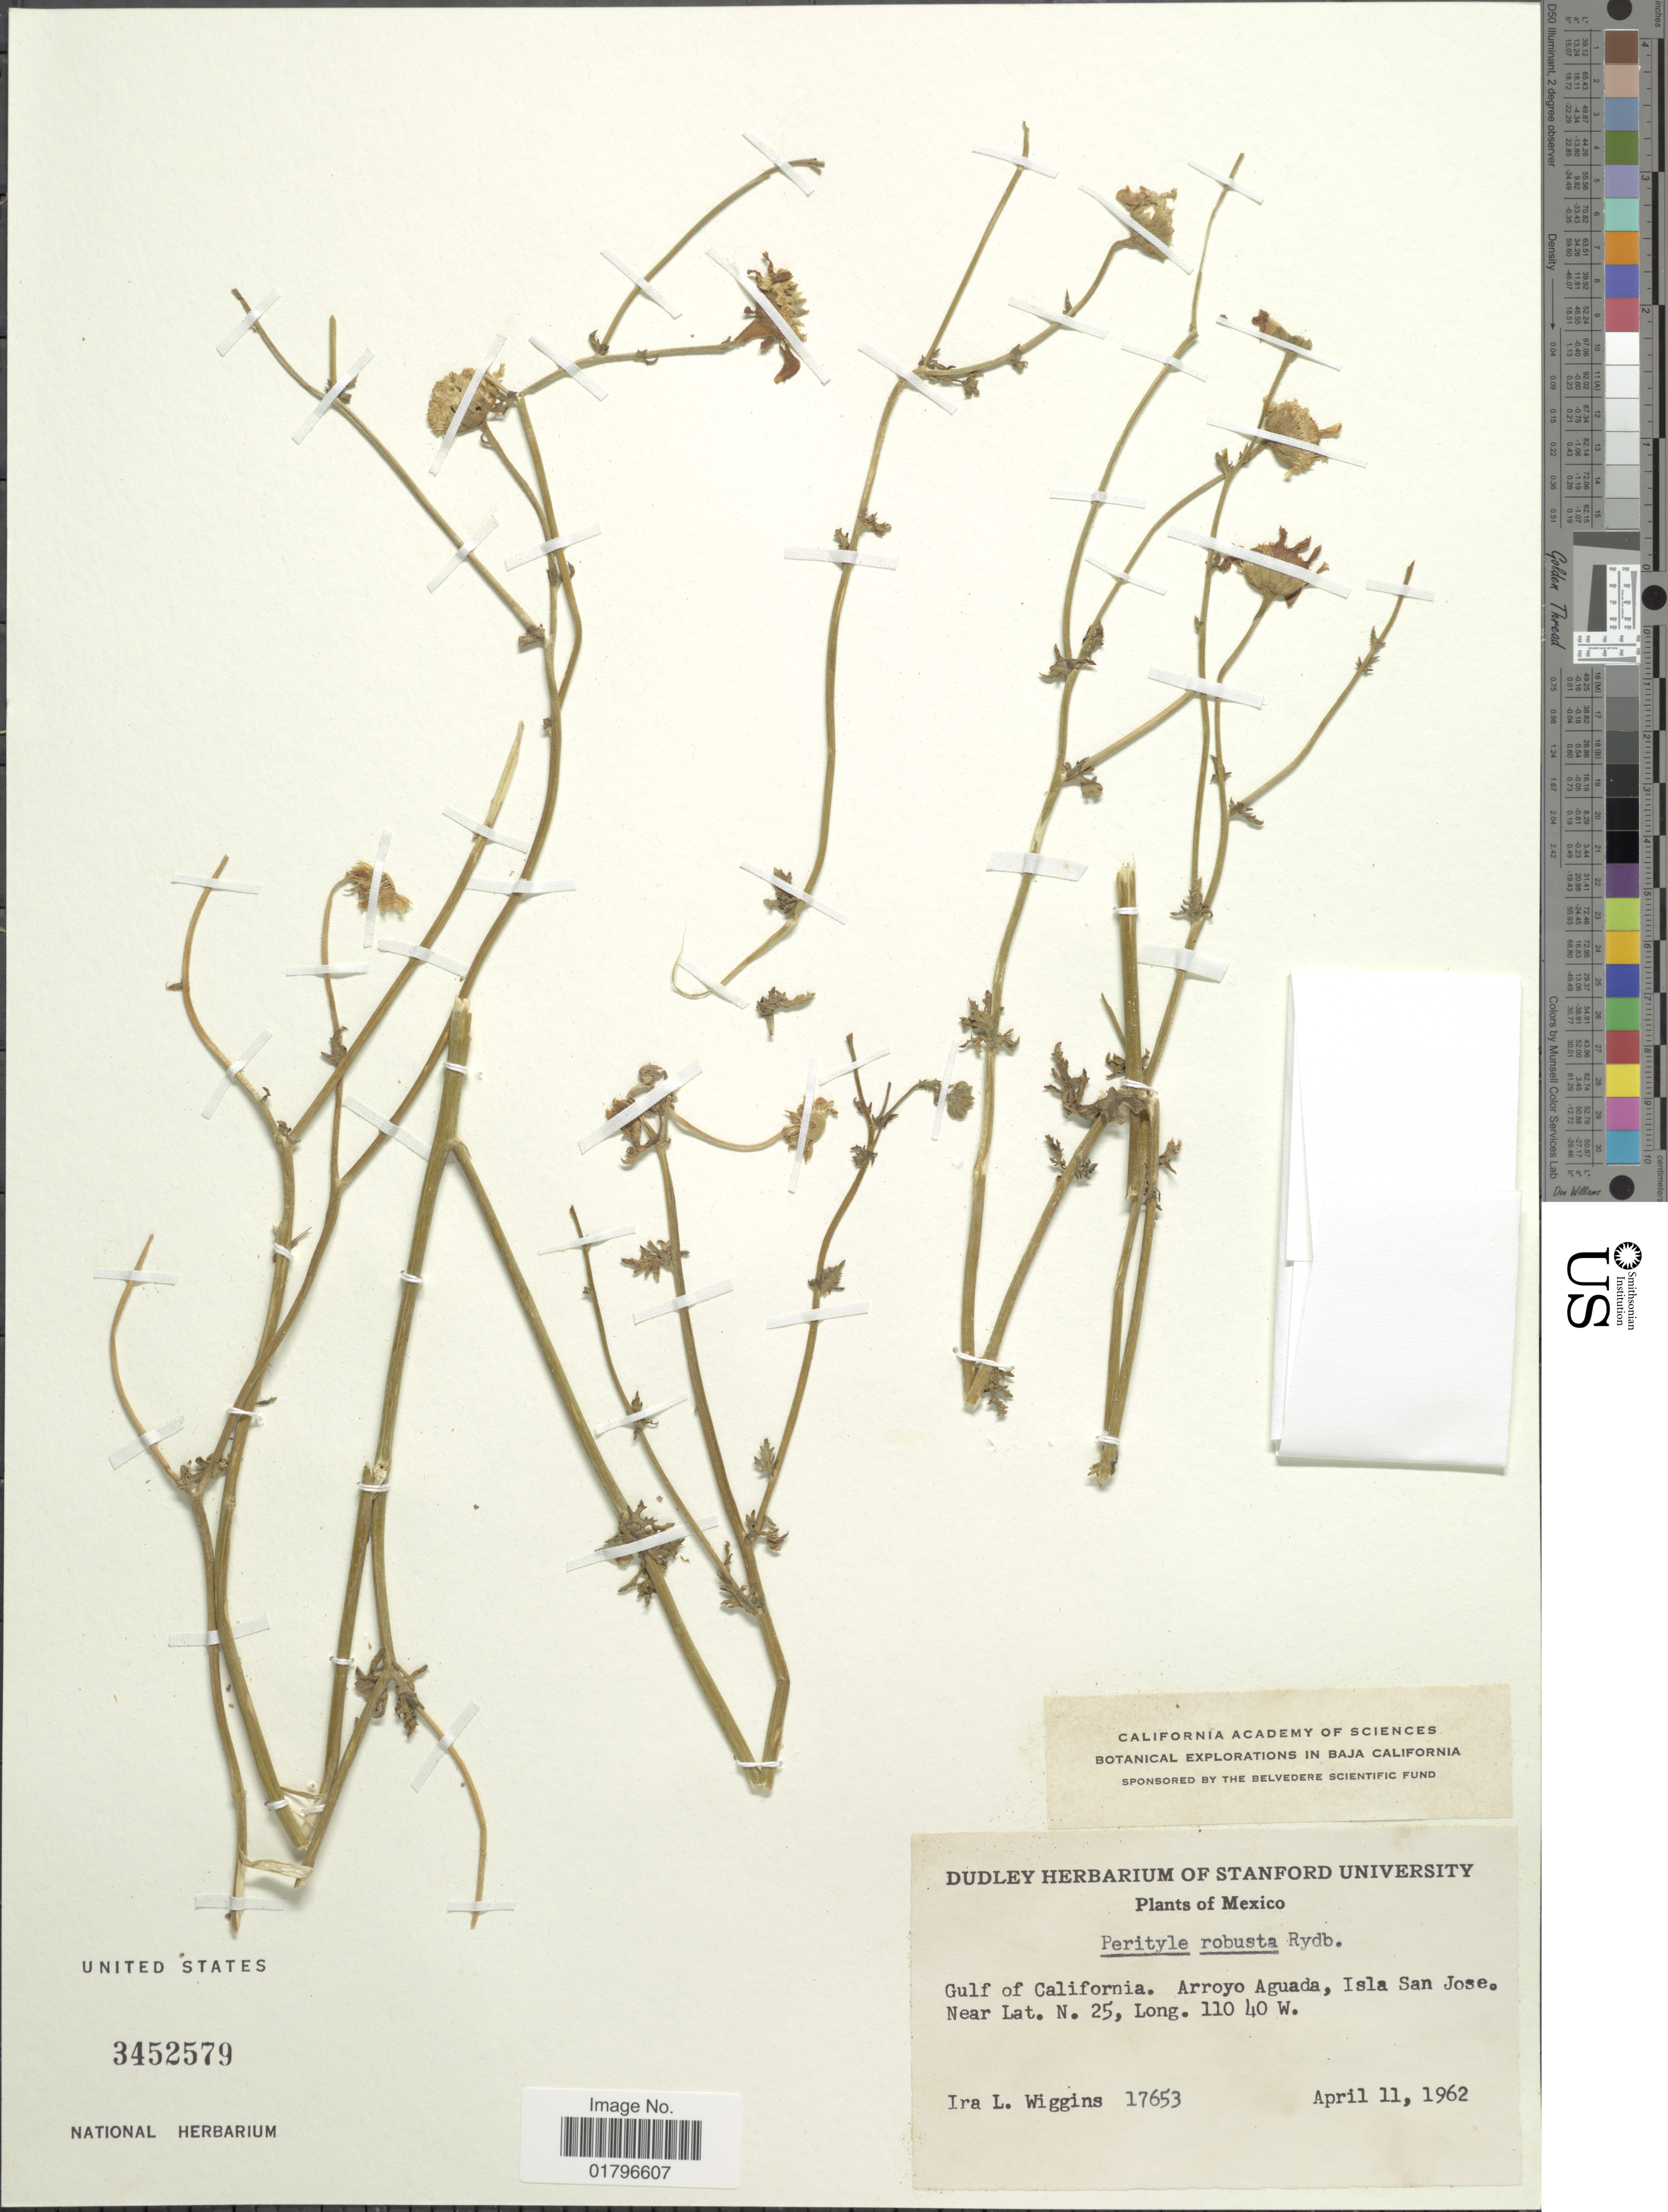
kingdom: Plantae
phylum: Tracheophyta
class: Magnoliopsida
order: Asterales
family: Asteraceae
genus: Perityle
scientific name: Perityle robusta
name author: Rydb.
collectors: I. L. Wiggins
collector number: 17653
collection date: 1962-04-11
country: Mexico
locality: Gulf of California. Arroyo Aguada, Isla San Jose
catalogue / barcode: US 3452579